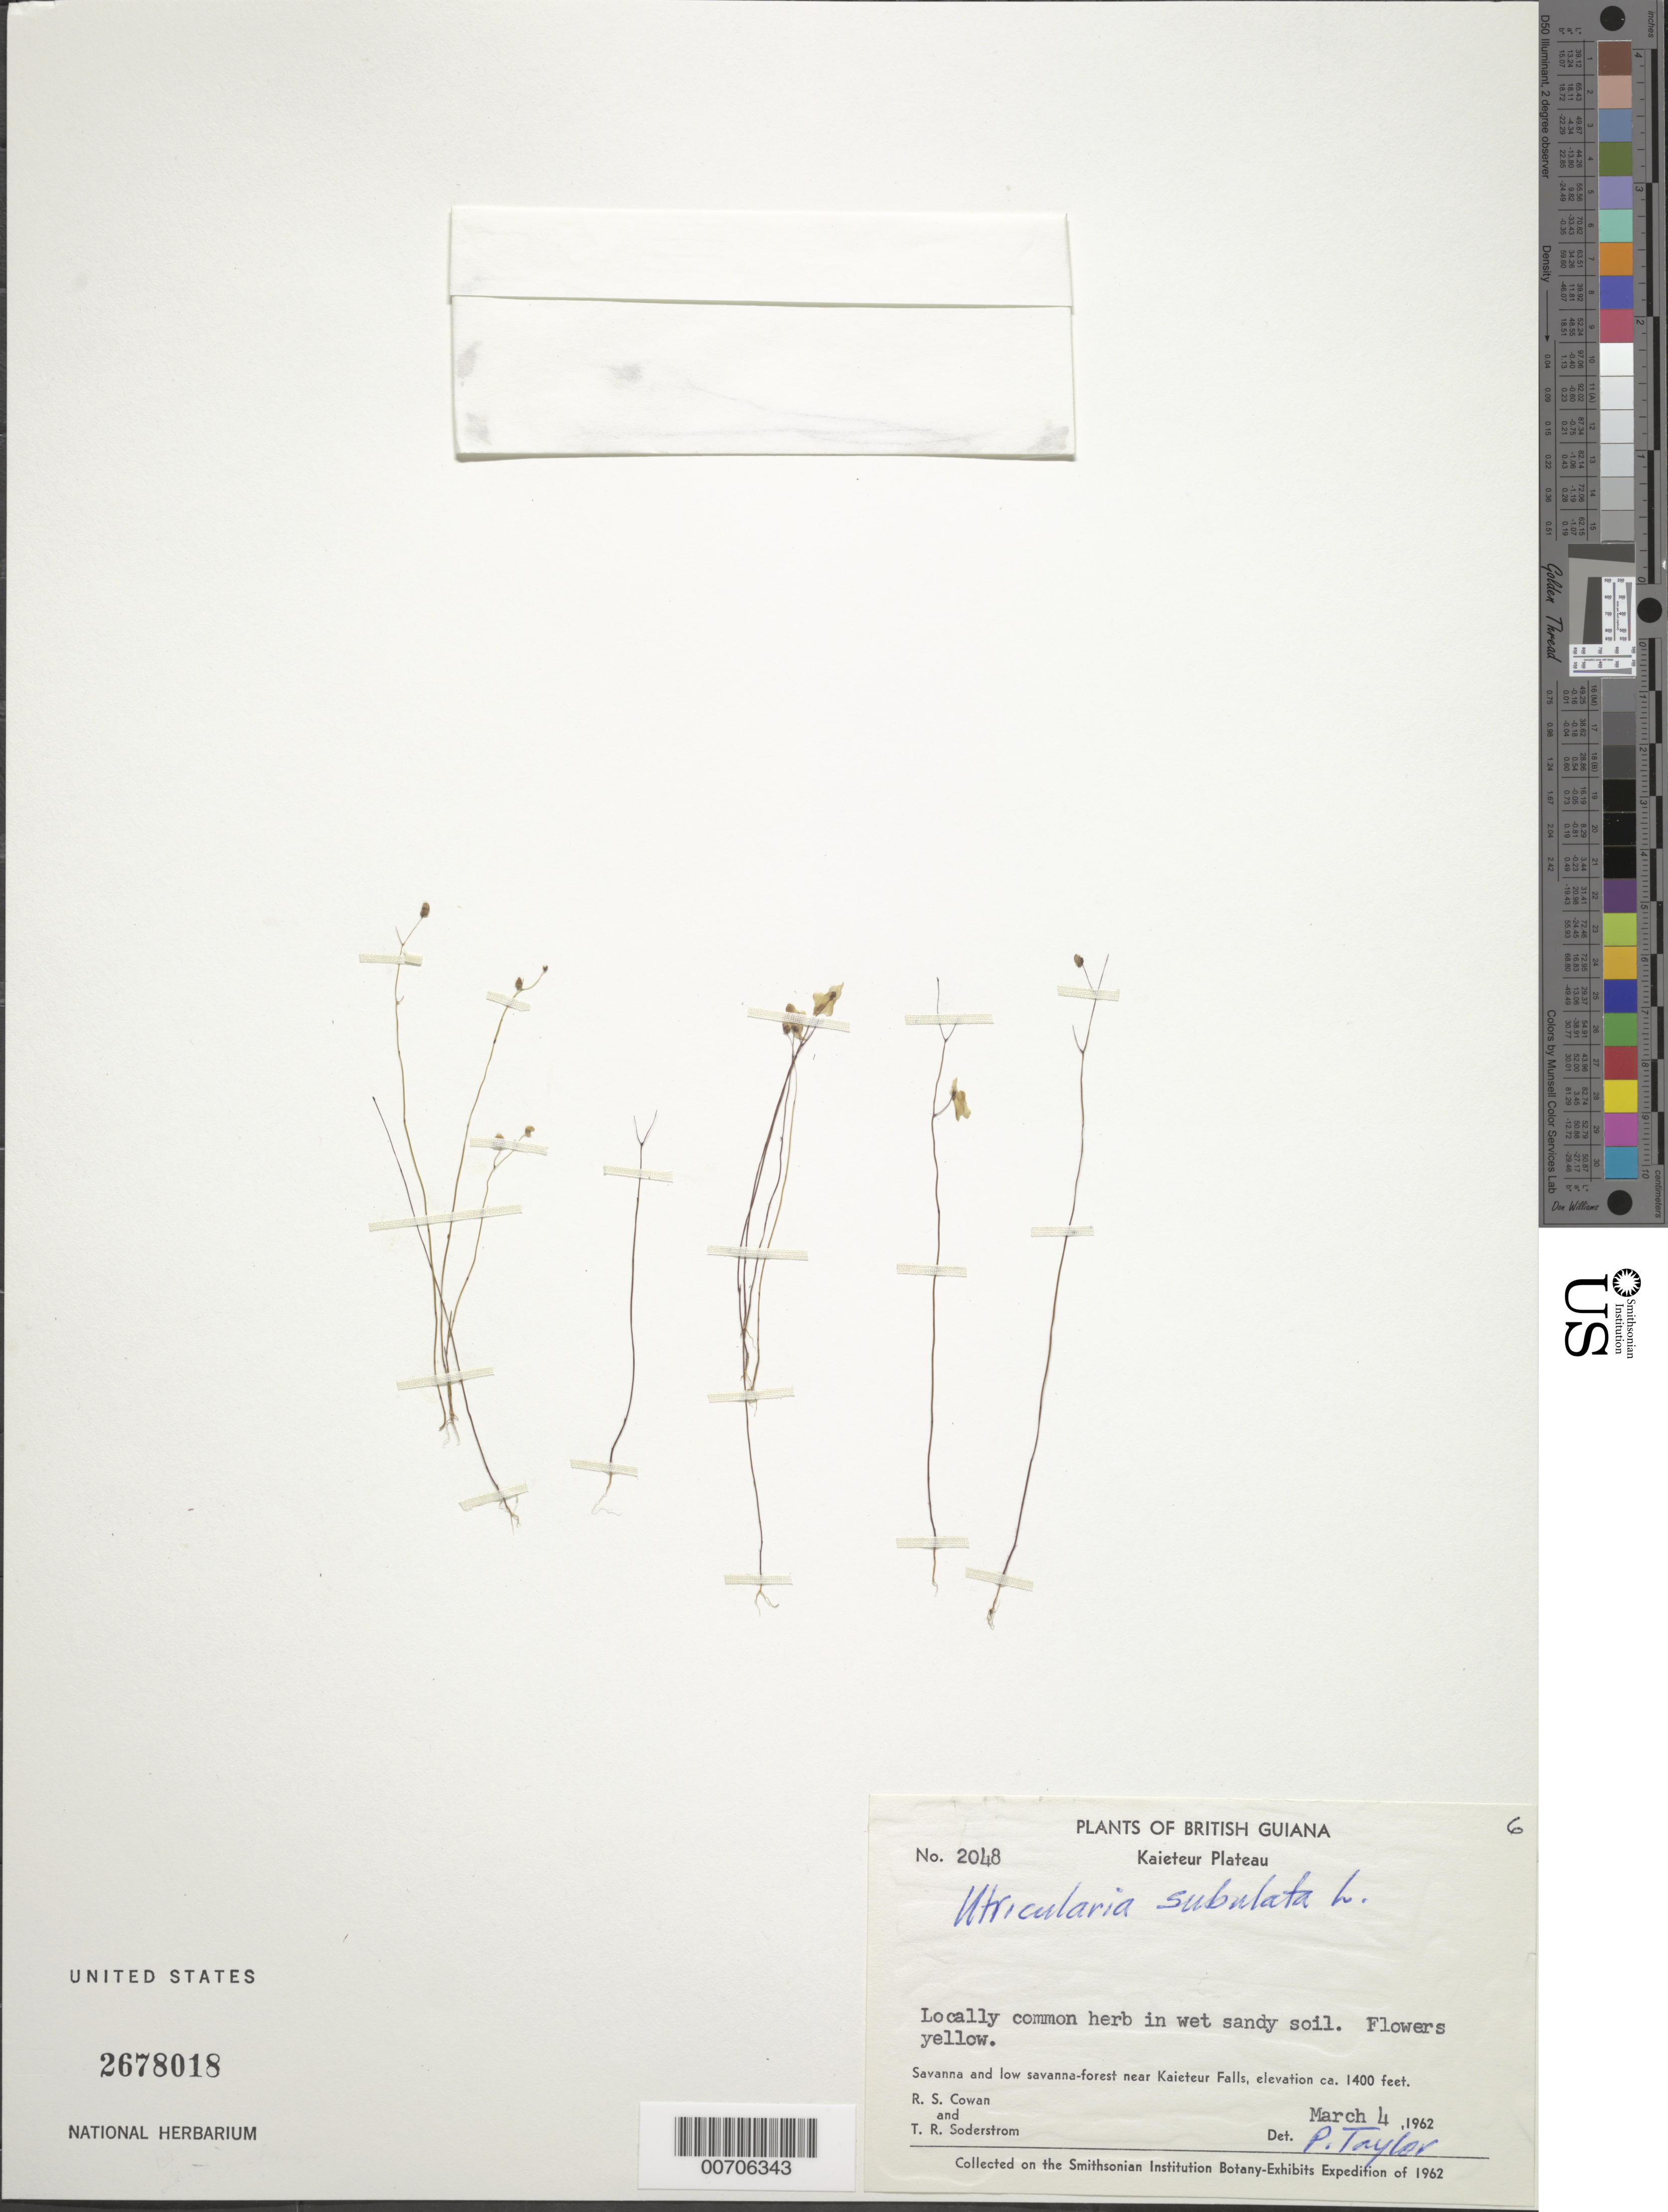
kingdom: Plantae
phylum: Tracheophyta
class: Magnoliopsida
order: Lamiales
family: Lentibulariaceae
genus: Utricularia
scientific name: Utricularia subulata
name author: L.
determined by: Taylor, P.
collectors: R. S. Cowan & T. R. Soderstrom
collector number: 2048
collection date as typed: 4-Mar-62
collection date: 1962-03-04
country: Guyana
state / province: Potaro-Siparuni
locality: Kaieteur Falls, savanna near falls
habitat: Savanna, low savanna forest; in wet sandy soil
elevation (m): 427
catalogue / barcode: US 2678018